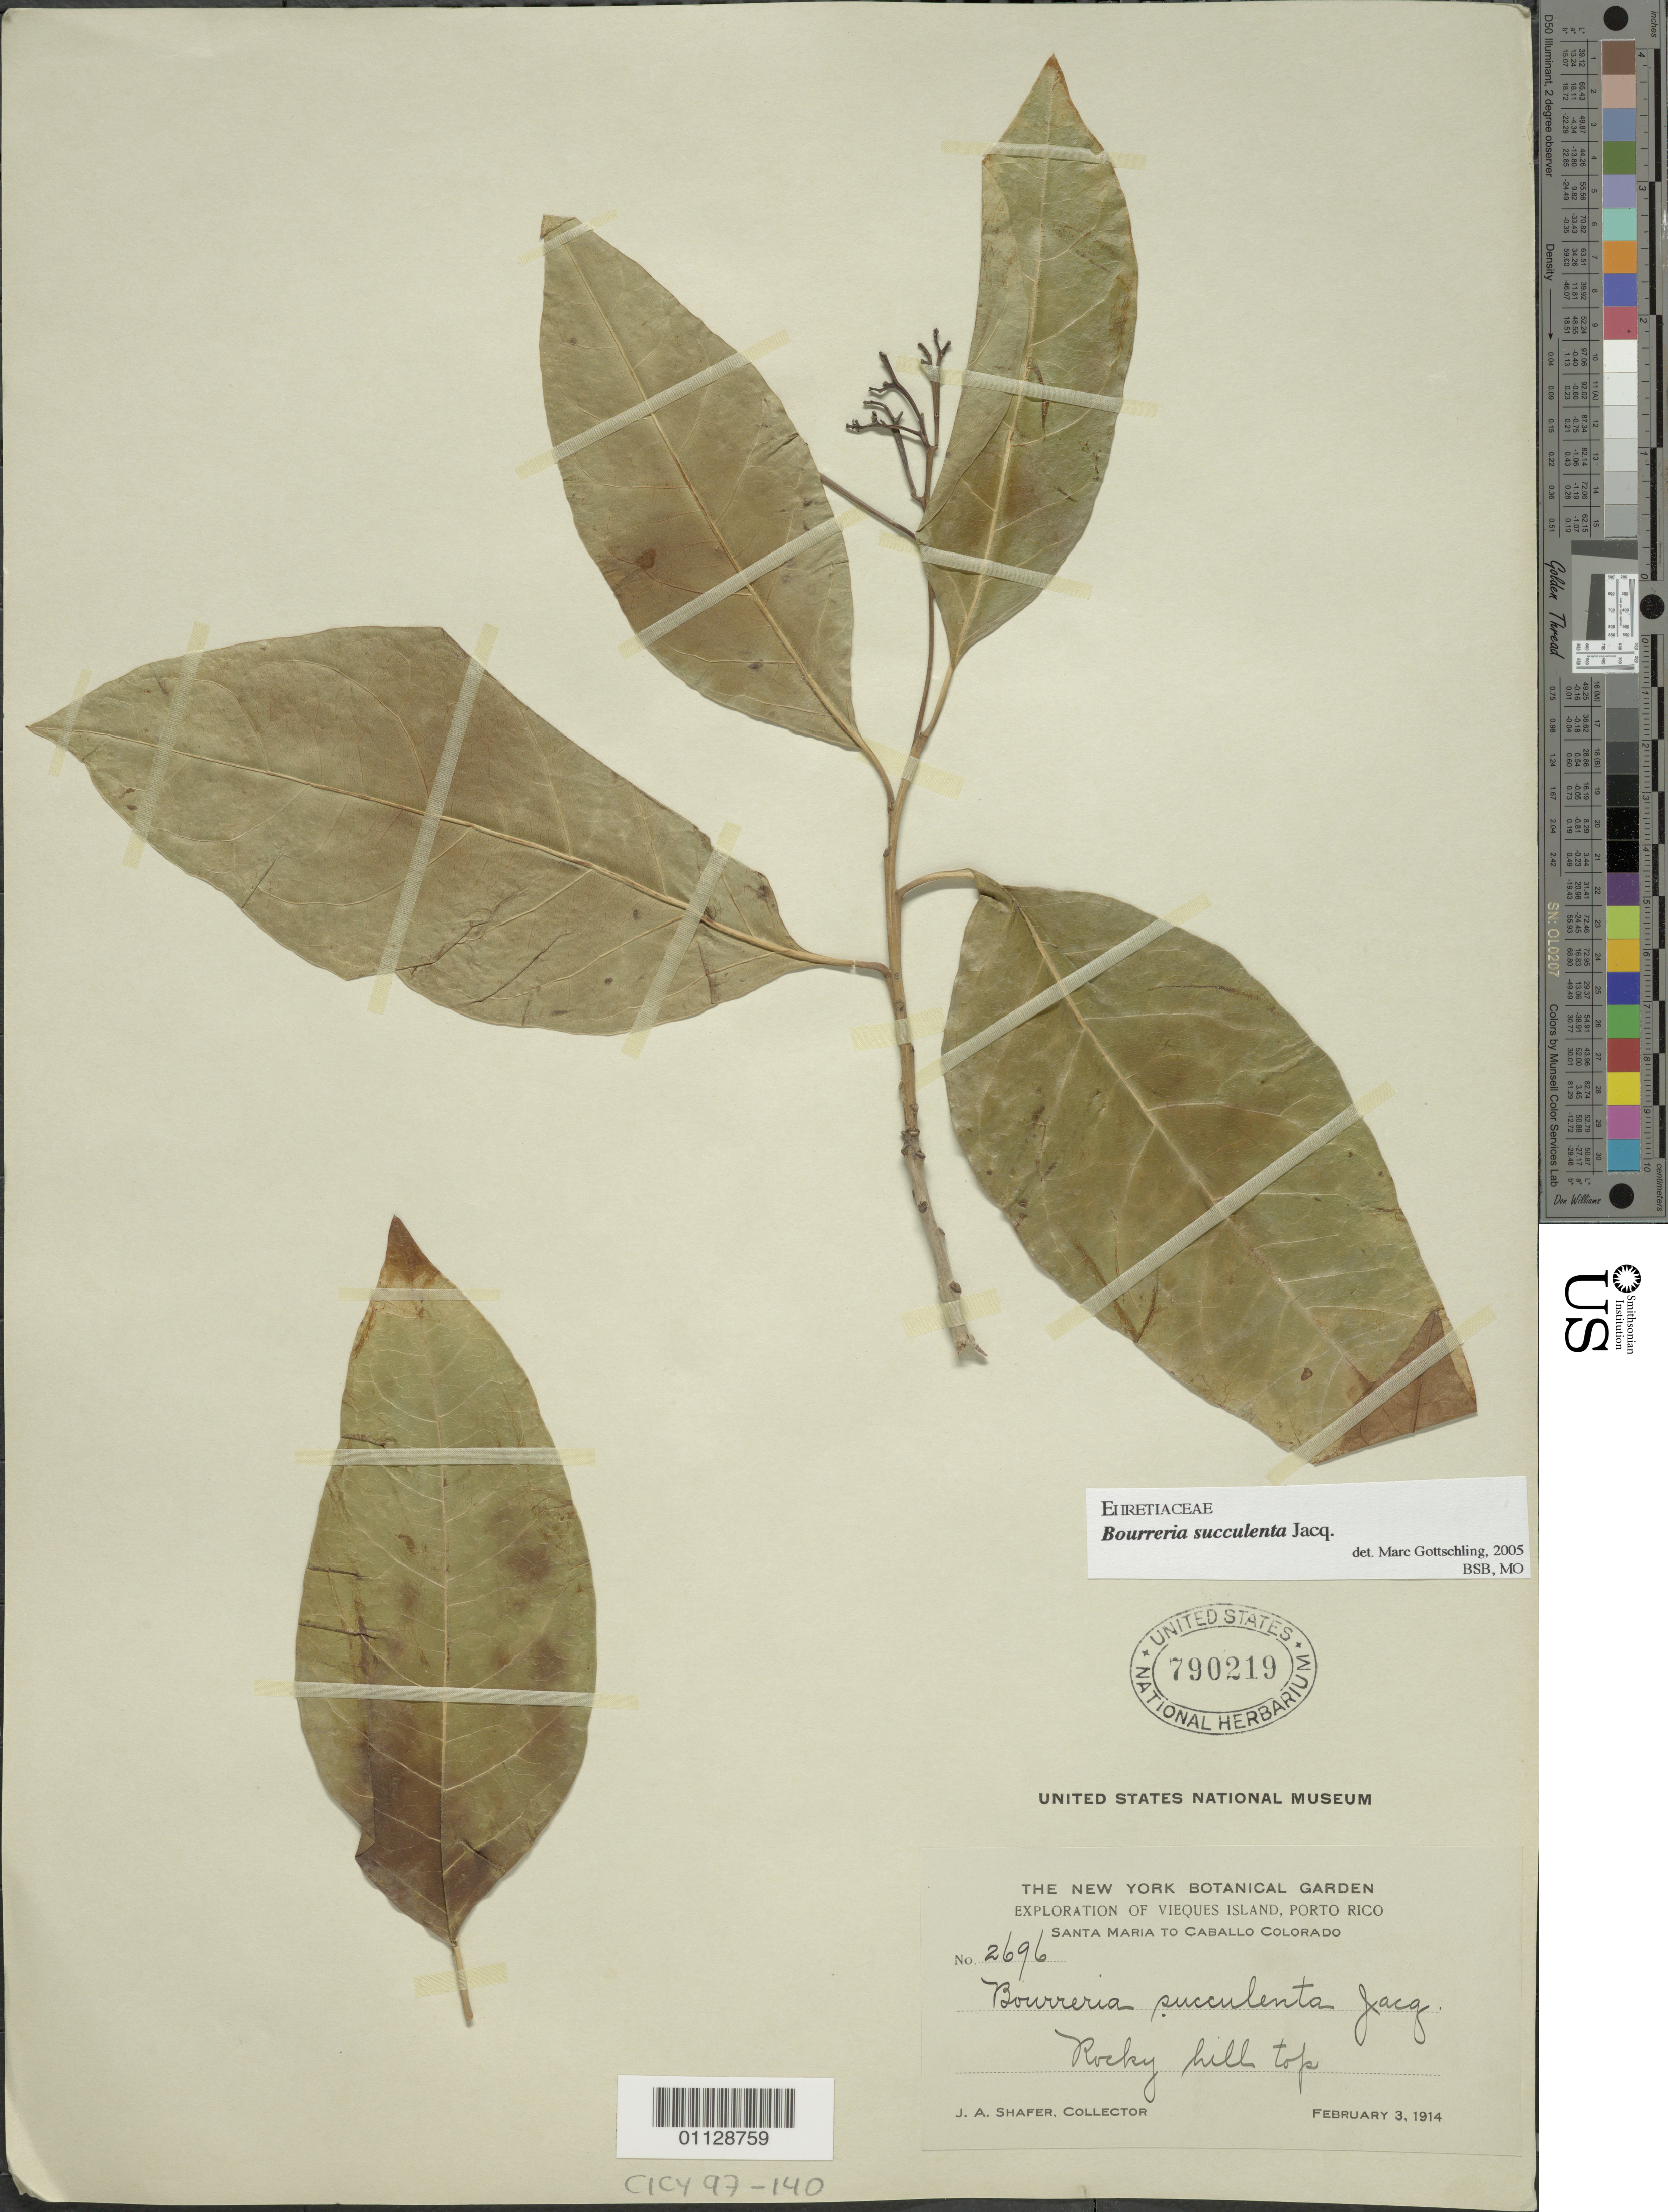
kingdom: Plantae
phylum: Tracheophyta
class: Magnoliopsida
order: Boraginales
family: Ehretiaceae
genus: Bourreria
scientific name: Bourreria succulenta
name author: Jacq.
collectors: J. A. Shafer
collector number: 2696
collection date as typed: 03 Feb 1914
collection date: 1914-02-03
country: Puerto Rico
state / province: Vieques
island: Vieques I.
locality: Pucky Hilly Top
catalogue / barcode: US 790219